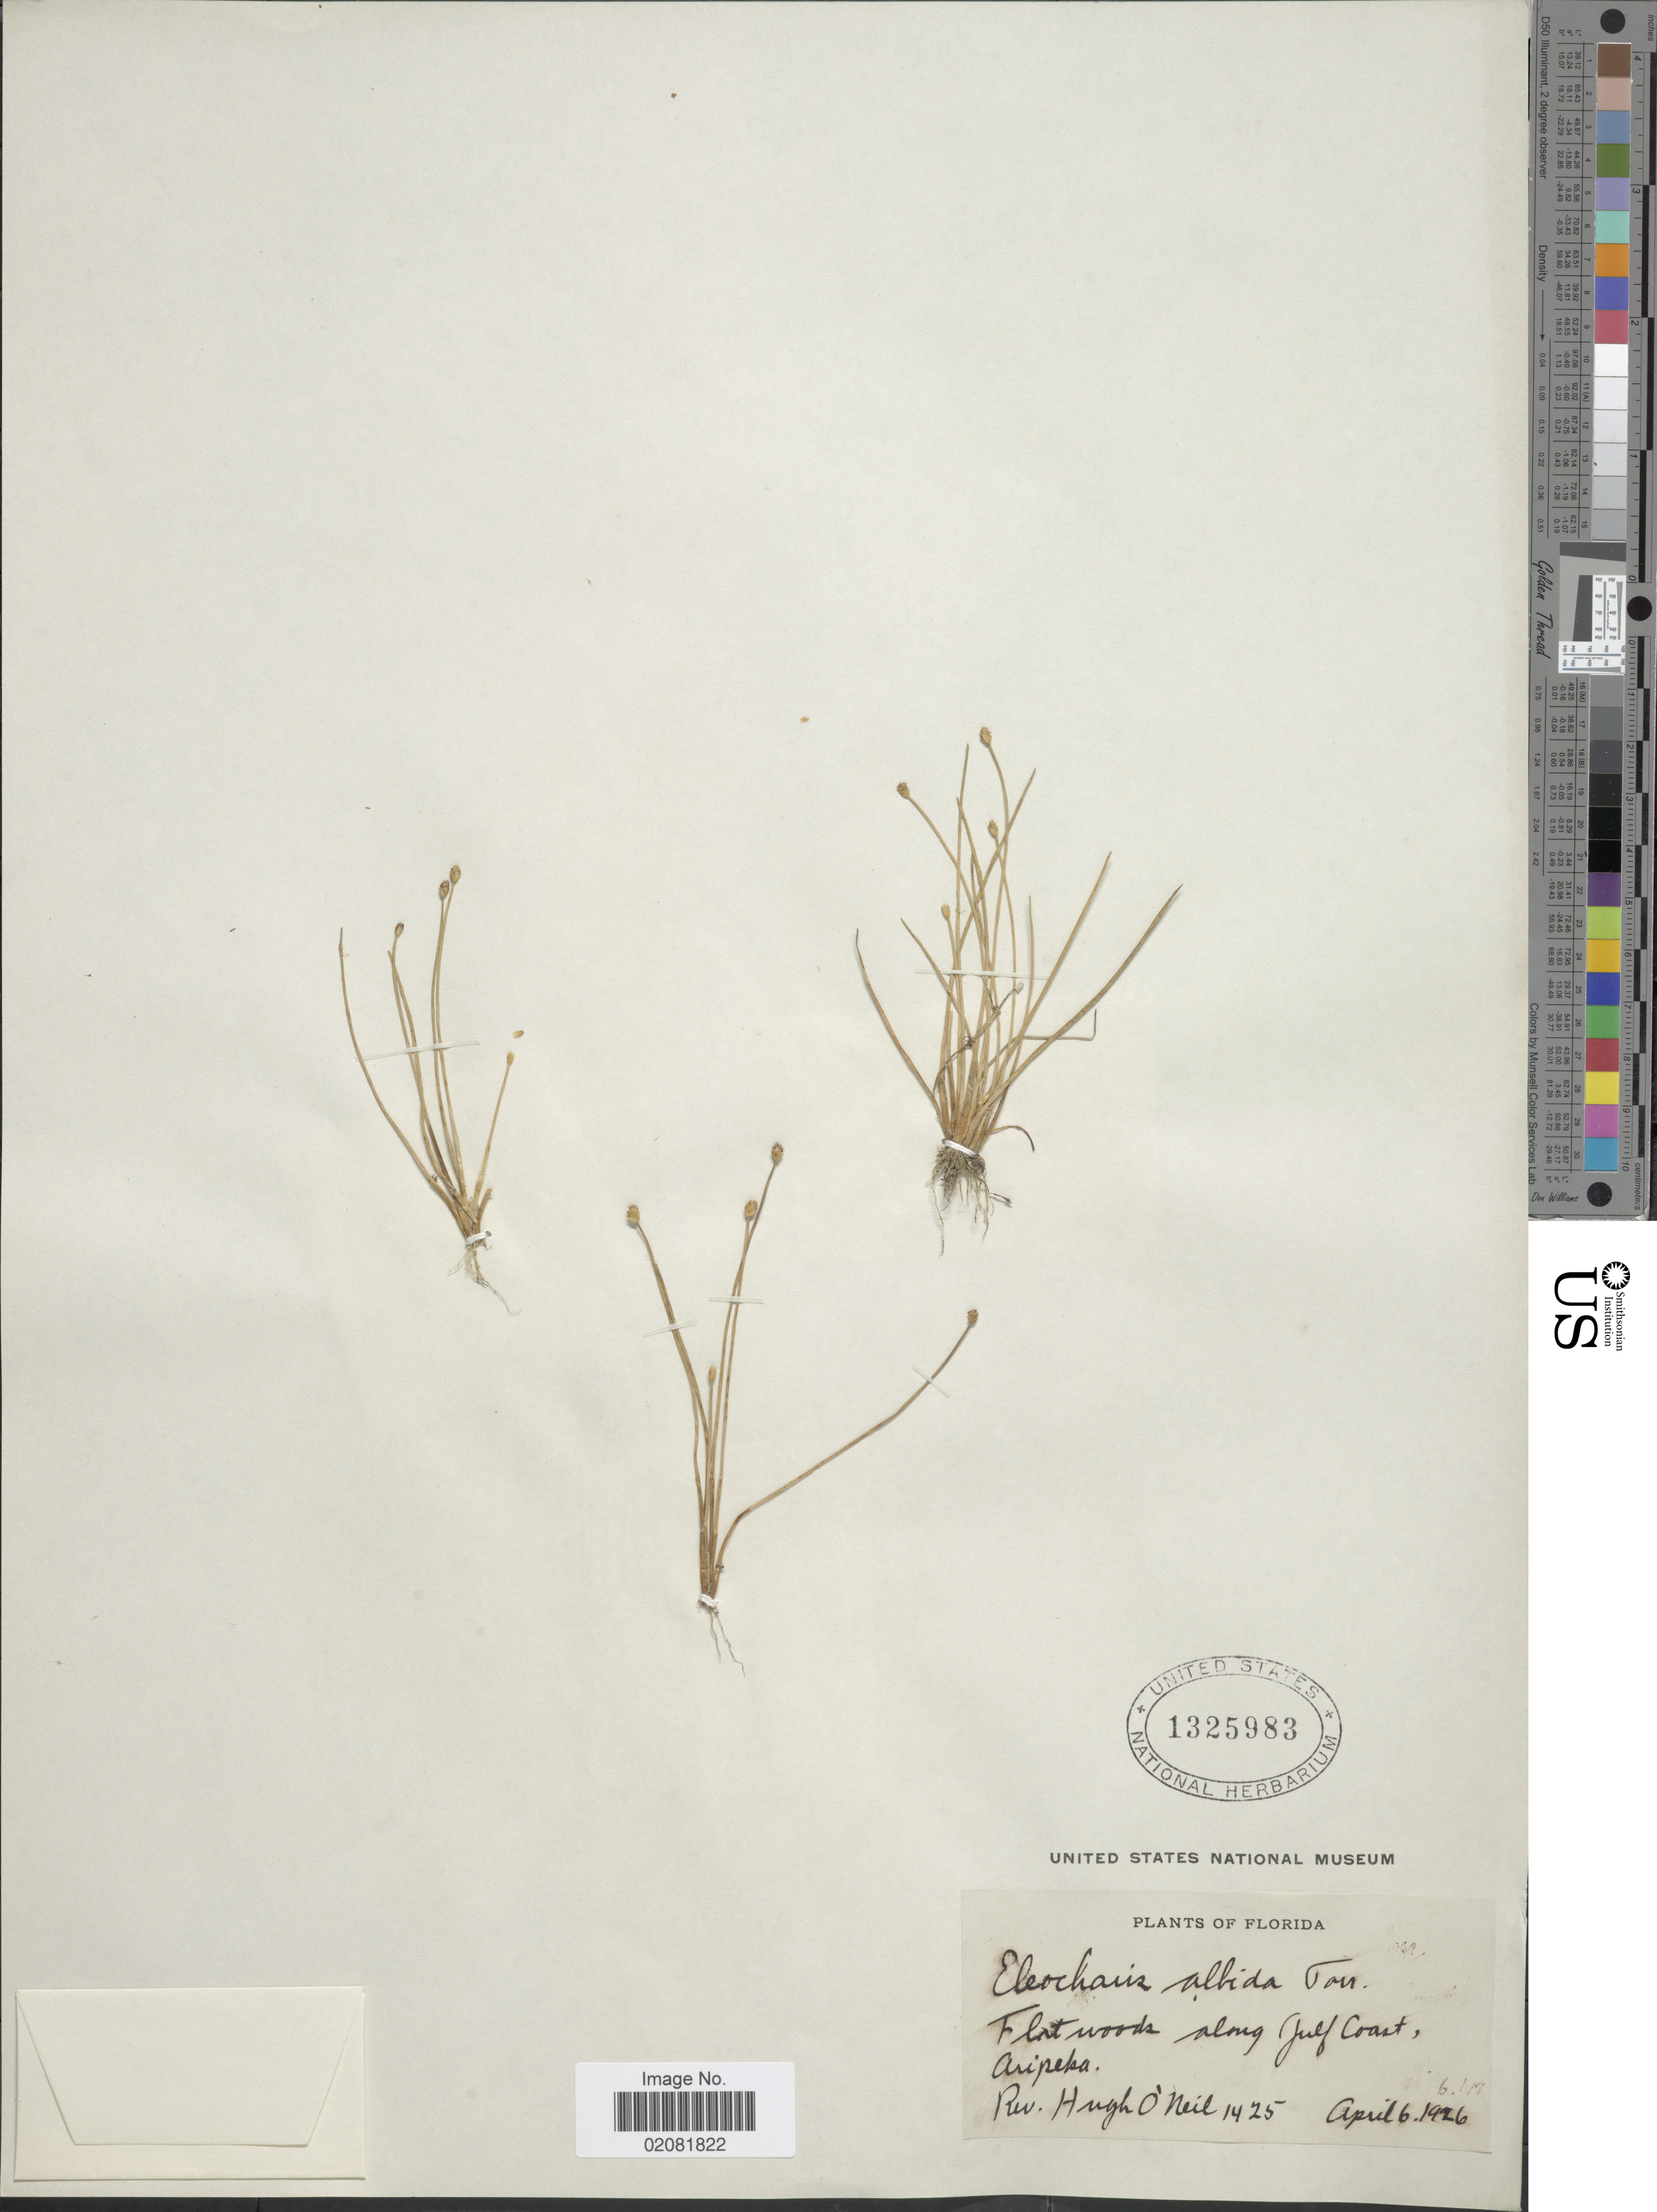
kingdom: Plantae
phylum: Tracheophyta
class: Liliopsida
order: Poales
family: Cyperaceae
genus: Eleocharis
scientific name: Eleocharis albida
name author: Torr.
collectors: H. O'Neill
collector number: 1425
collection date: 1926-04-06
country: United States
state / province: Florida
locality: Along Gulf Coast, Aripeka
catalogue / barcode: US 1325983